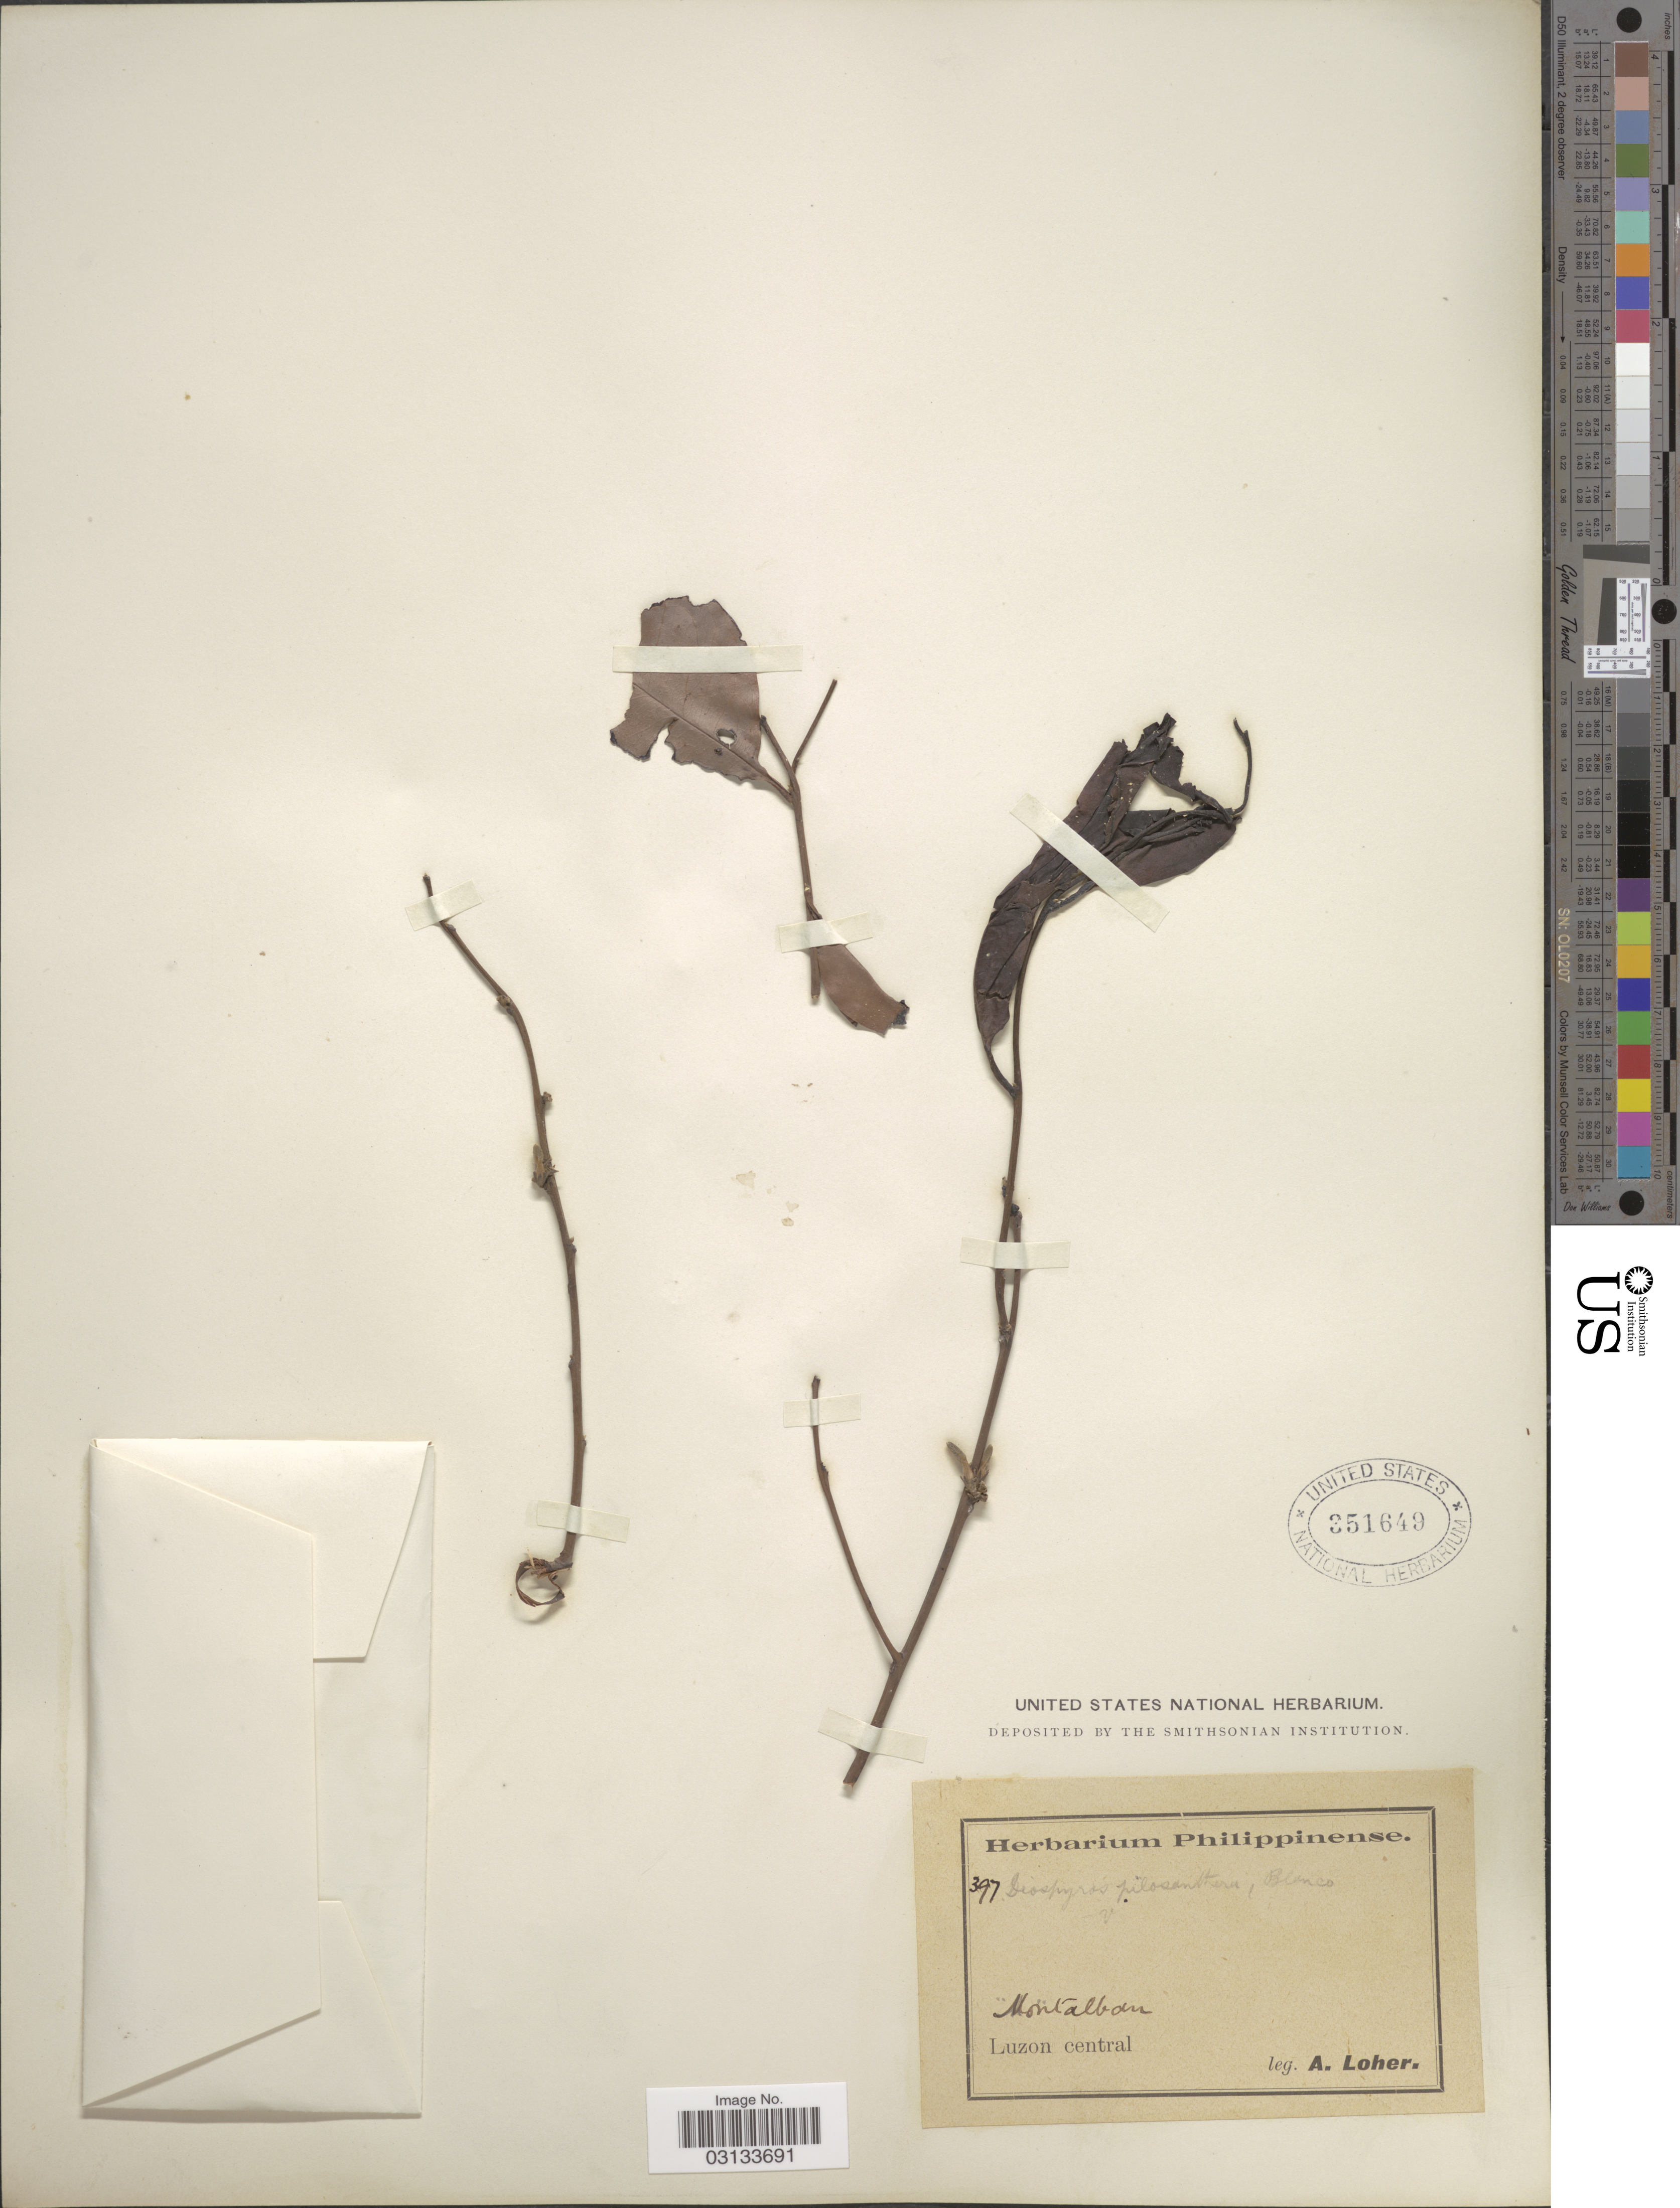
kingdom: Plantae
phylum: Tracheophyta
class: Magnoliopsida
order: Ericales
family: Ebenaceae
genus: Diospyros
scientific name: Diospyros pilosanthera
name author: Blanco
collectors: A. Loher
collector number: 397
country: Philippines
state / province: Central Luzon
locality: Montalban. Luzon central.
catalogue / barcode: US 351649